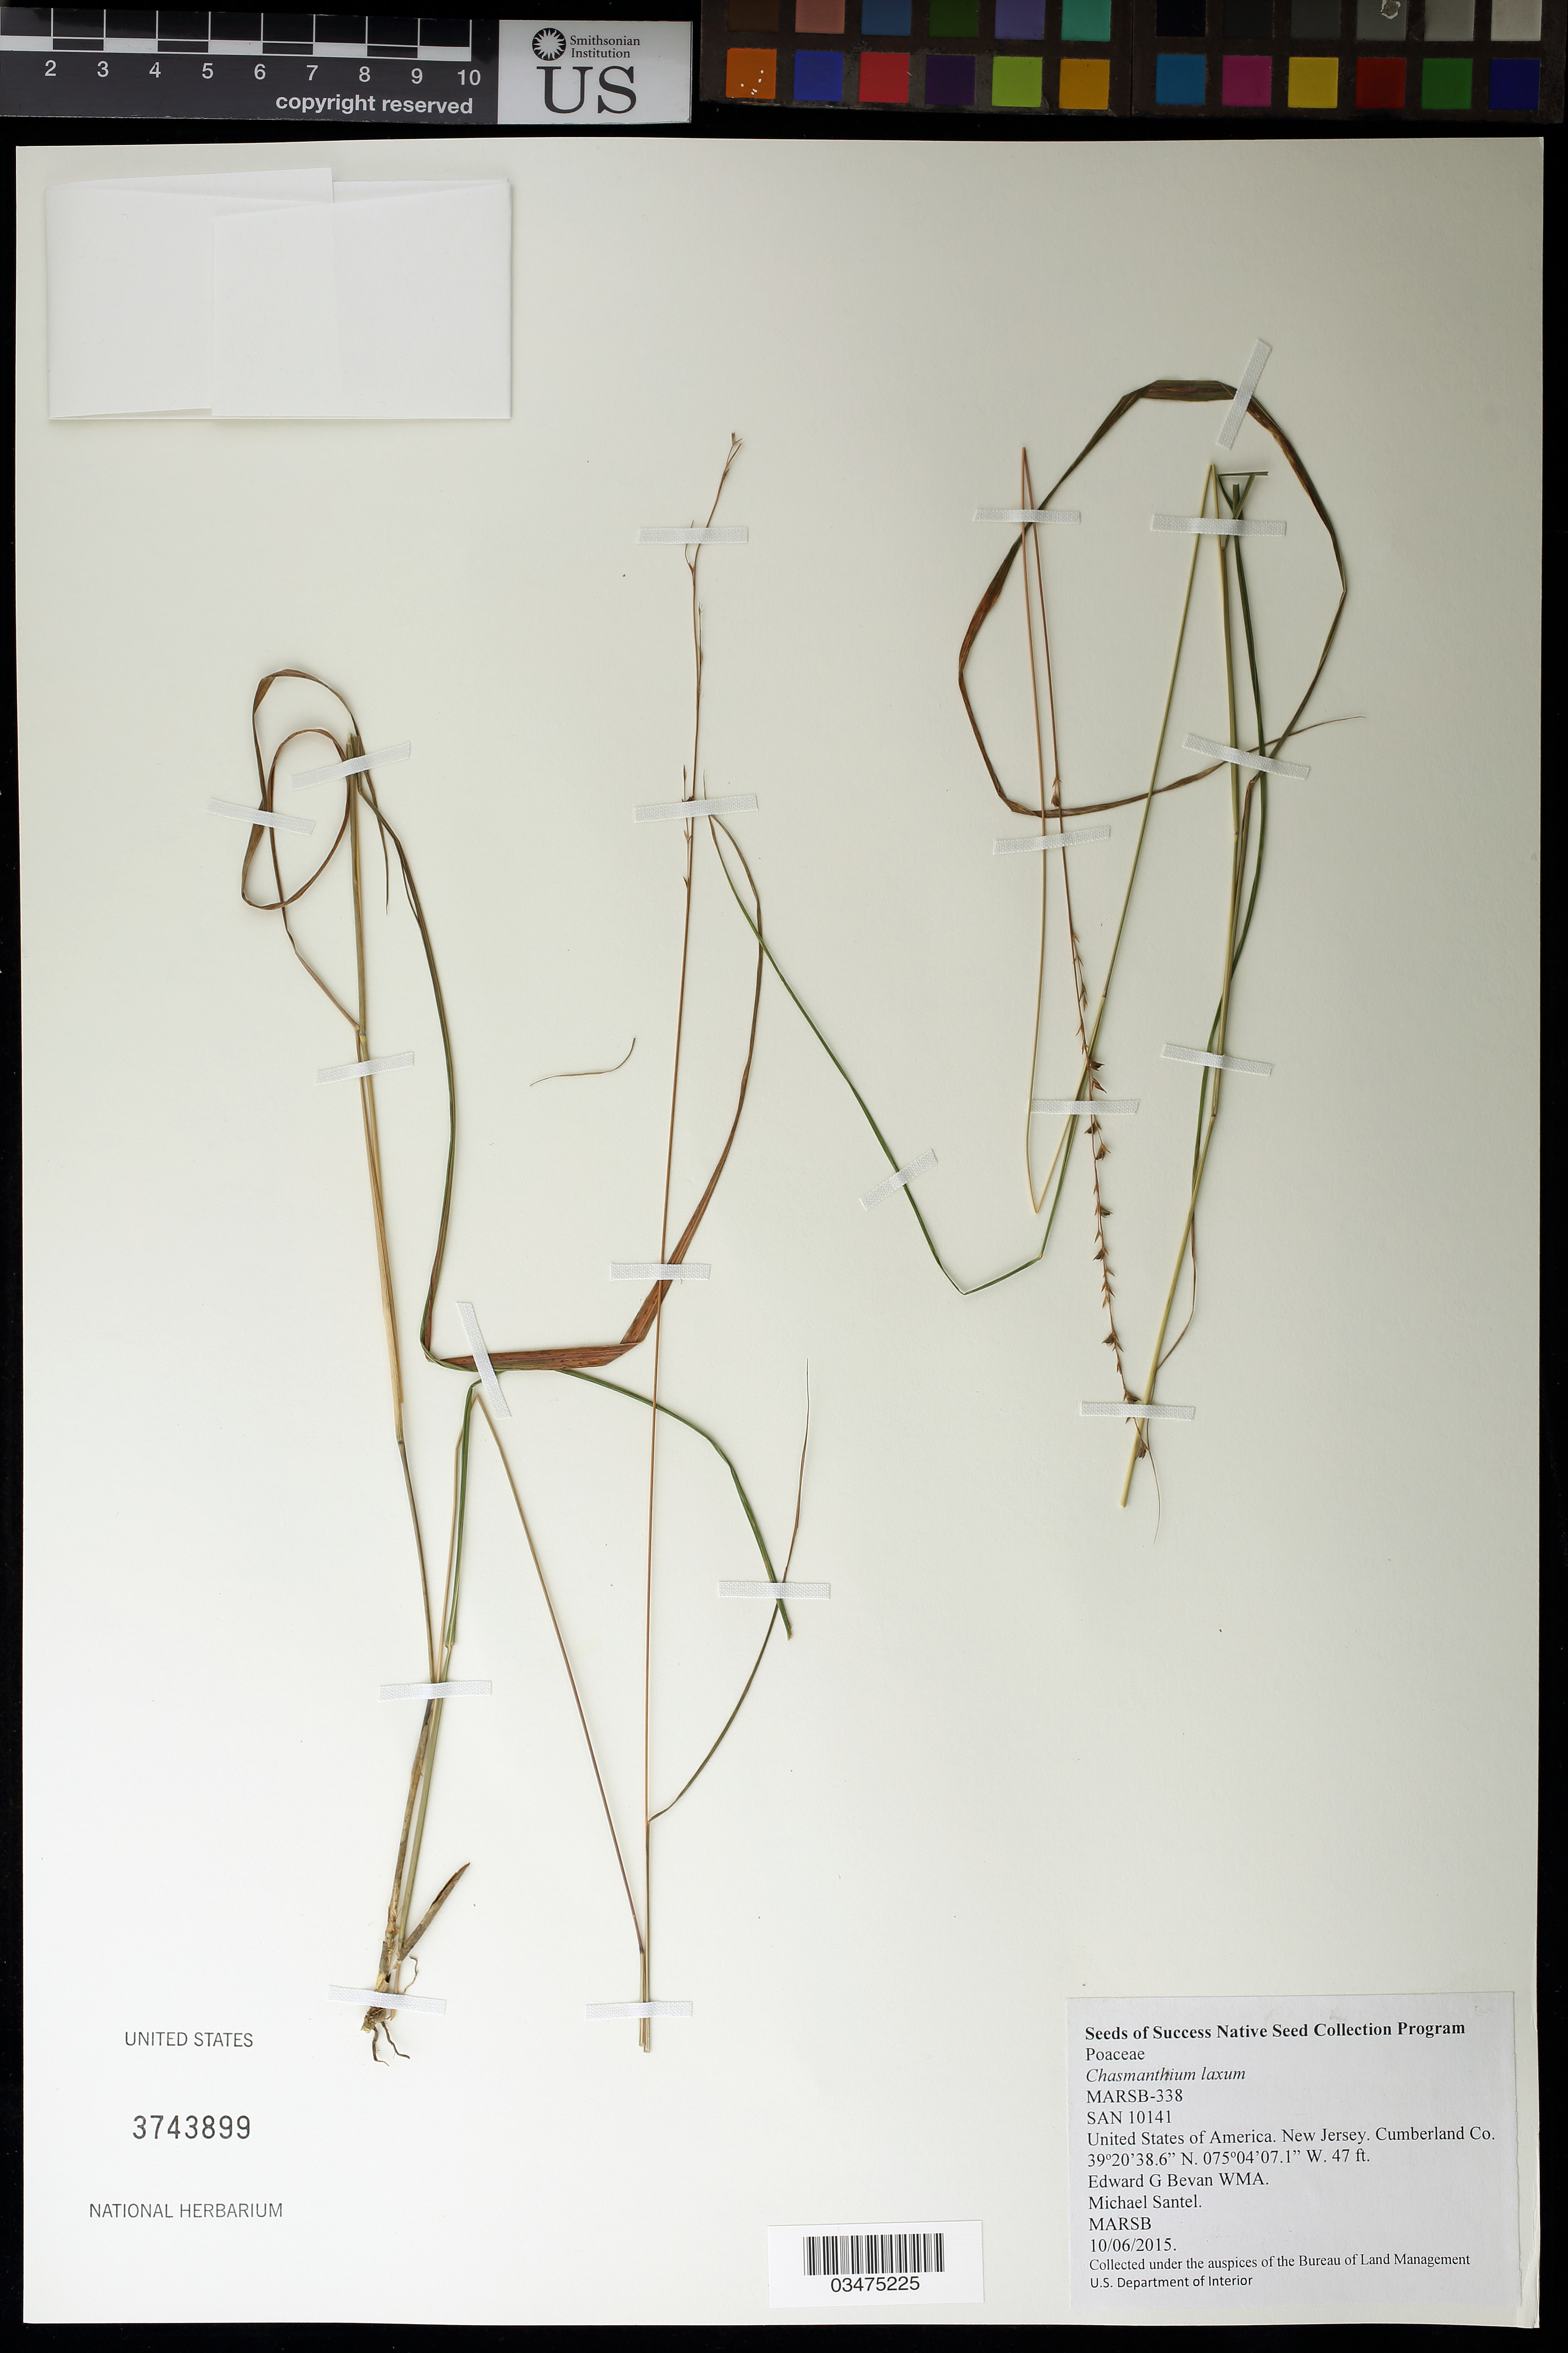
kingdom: Plantae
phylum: Tracheophyta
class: Liliopsida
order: Poales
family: Poaceae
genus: Chasmanthium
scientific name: Chasmanthium laxum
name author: (L.) H.O. Yates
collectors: M. Santel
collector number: MARSB-338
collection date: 2015-10-06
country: United States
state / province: New Jersey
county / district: Cumberland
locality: Edward G. Bevan Wildlife Management Area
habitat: Pitch Pine Barrens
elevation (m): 14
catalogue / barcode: US 3743899